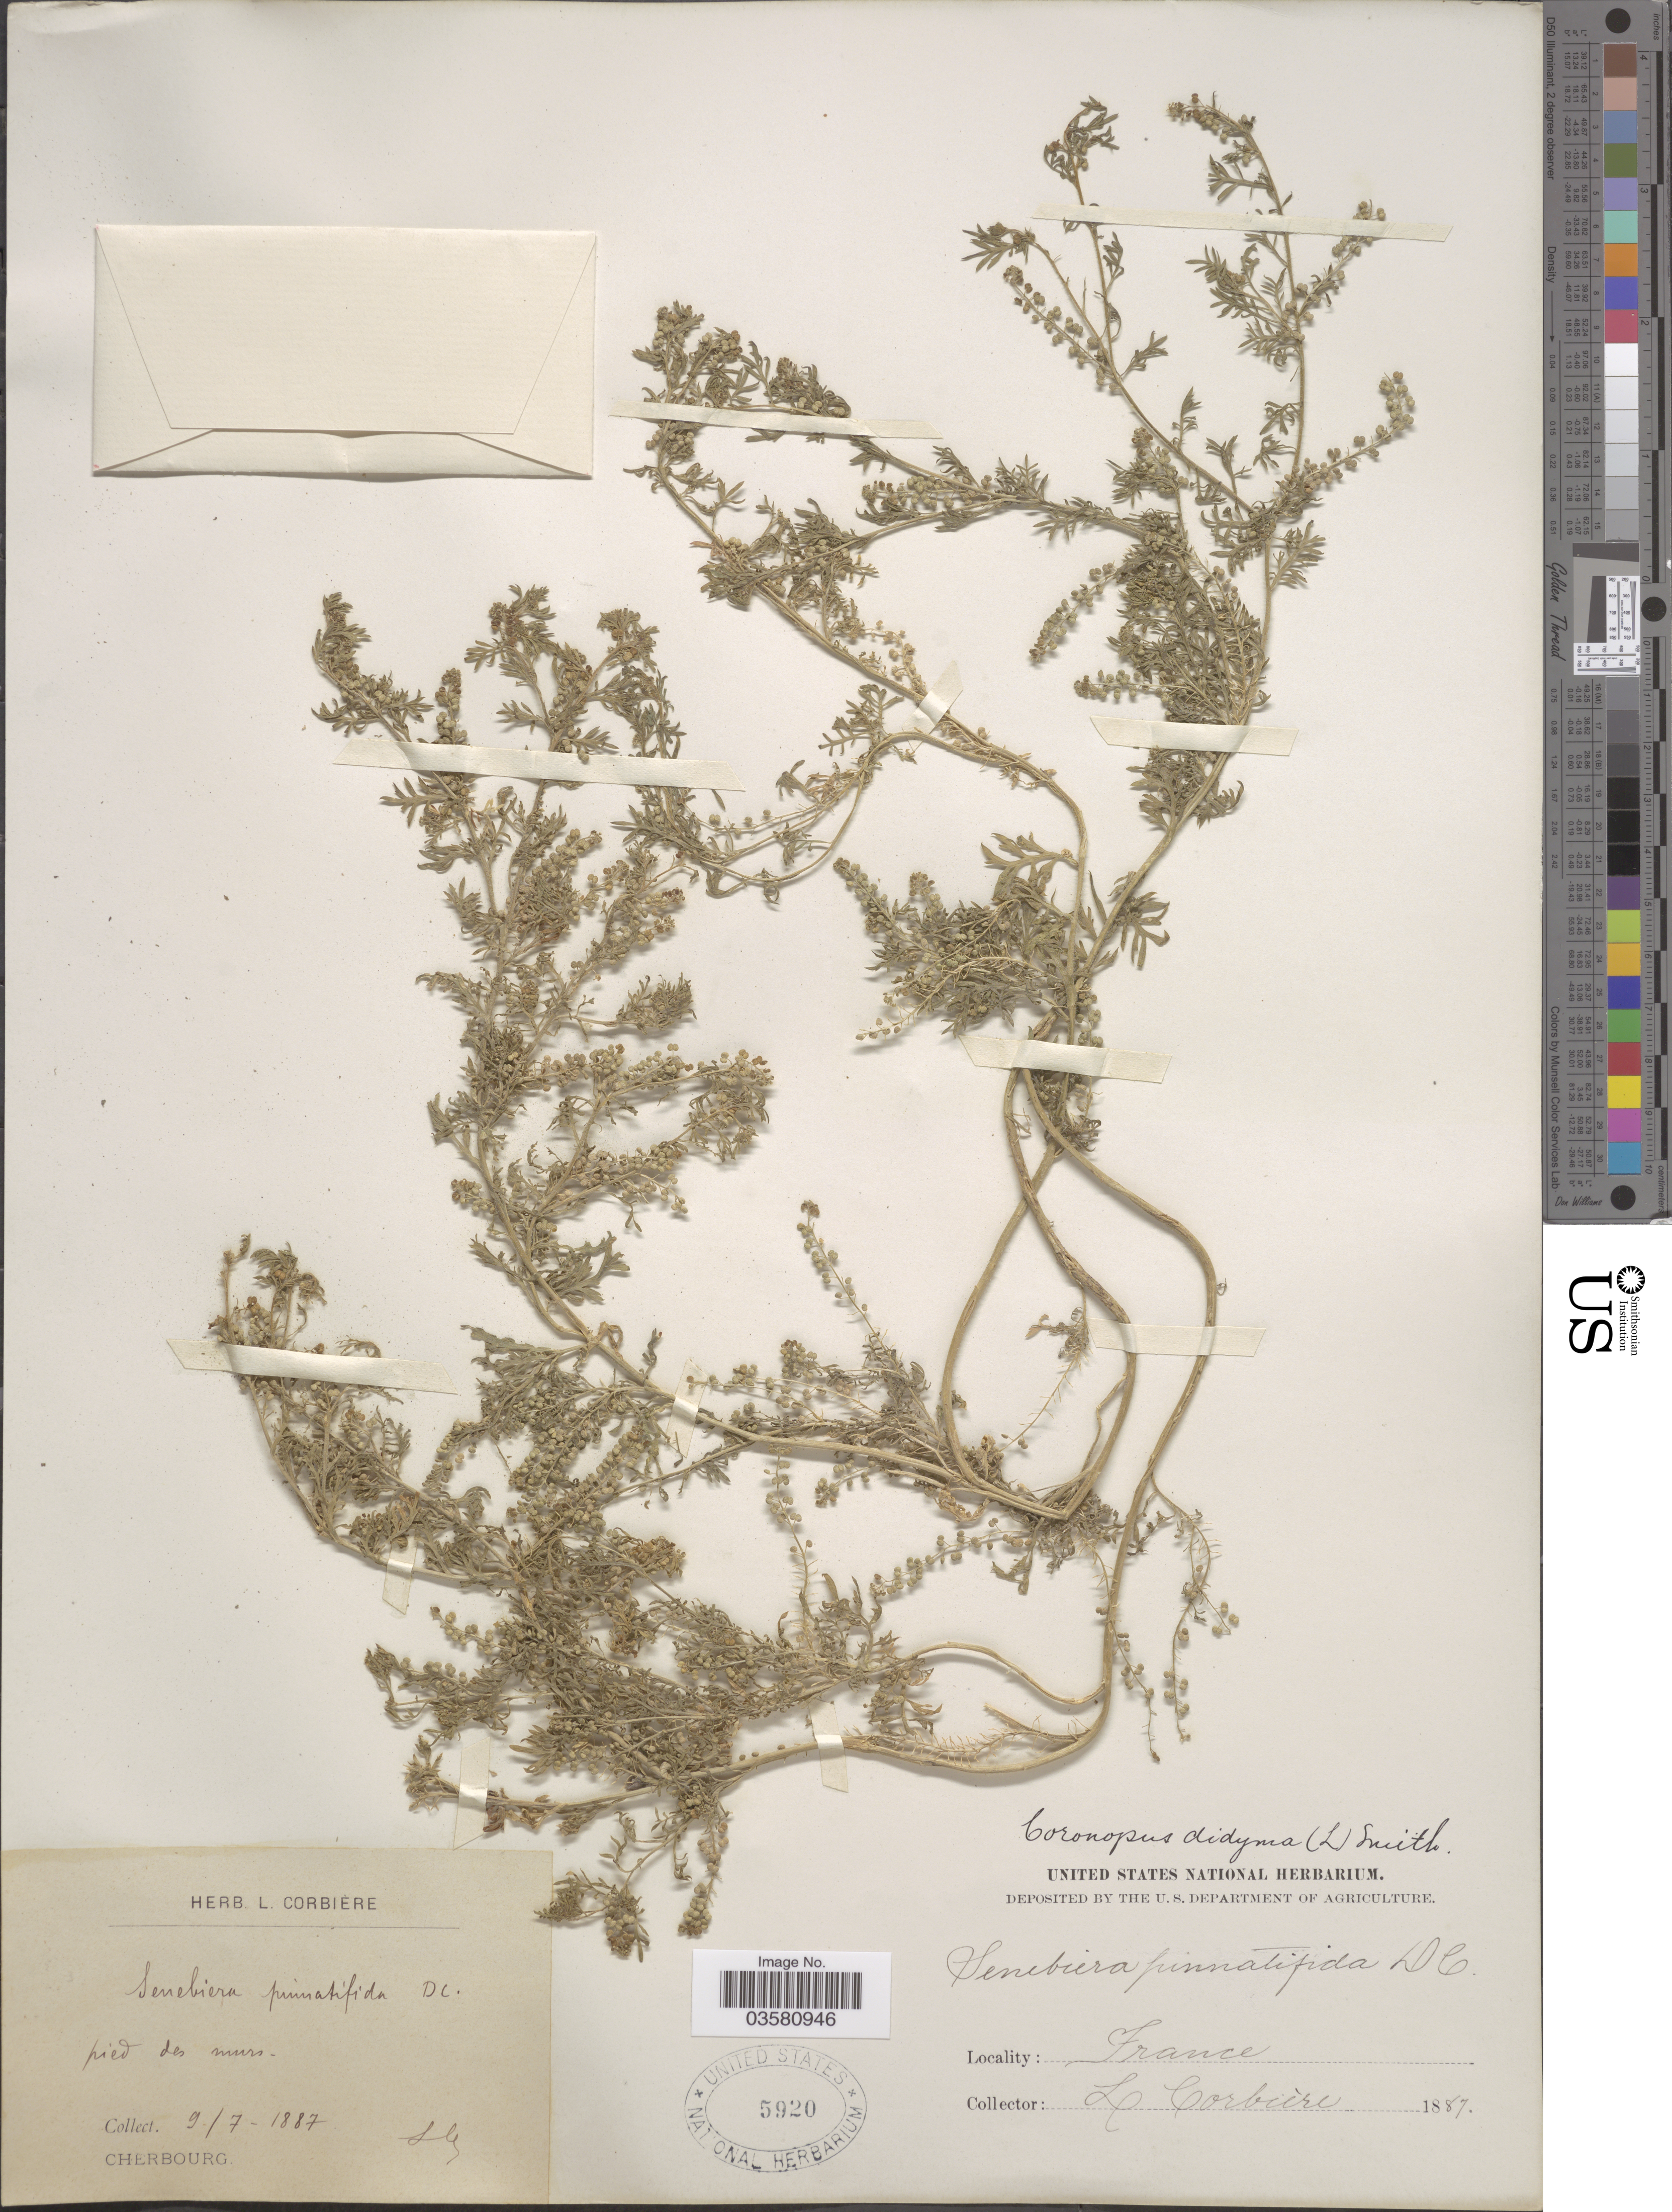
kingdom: Plantae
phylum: Tracheophyta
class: Magnoliopsida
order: Brassicales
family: Brassicaceae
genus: Lepidium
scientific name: Lepidium didymum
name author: L.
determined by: Strong, M. T., (US), Smithsonian Institution - National Museum of Natural History (UNITED STATES)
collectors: L. Corbière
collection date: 1887-07-09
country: France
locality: Cherbourg.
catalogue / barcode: US 5920